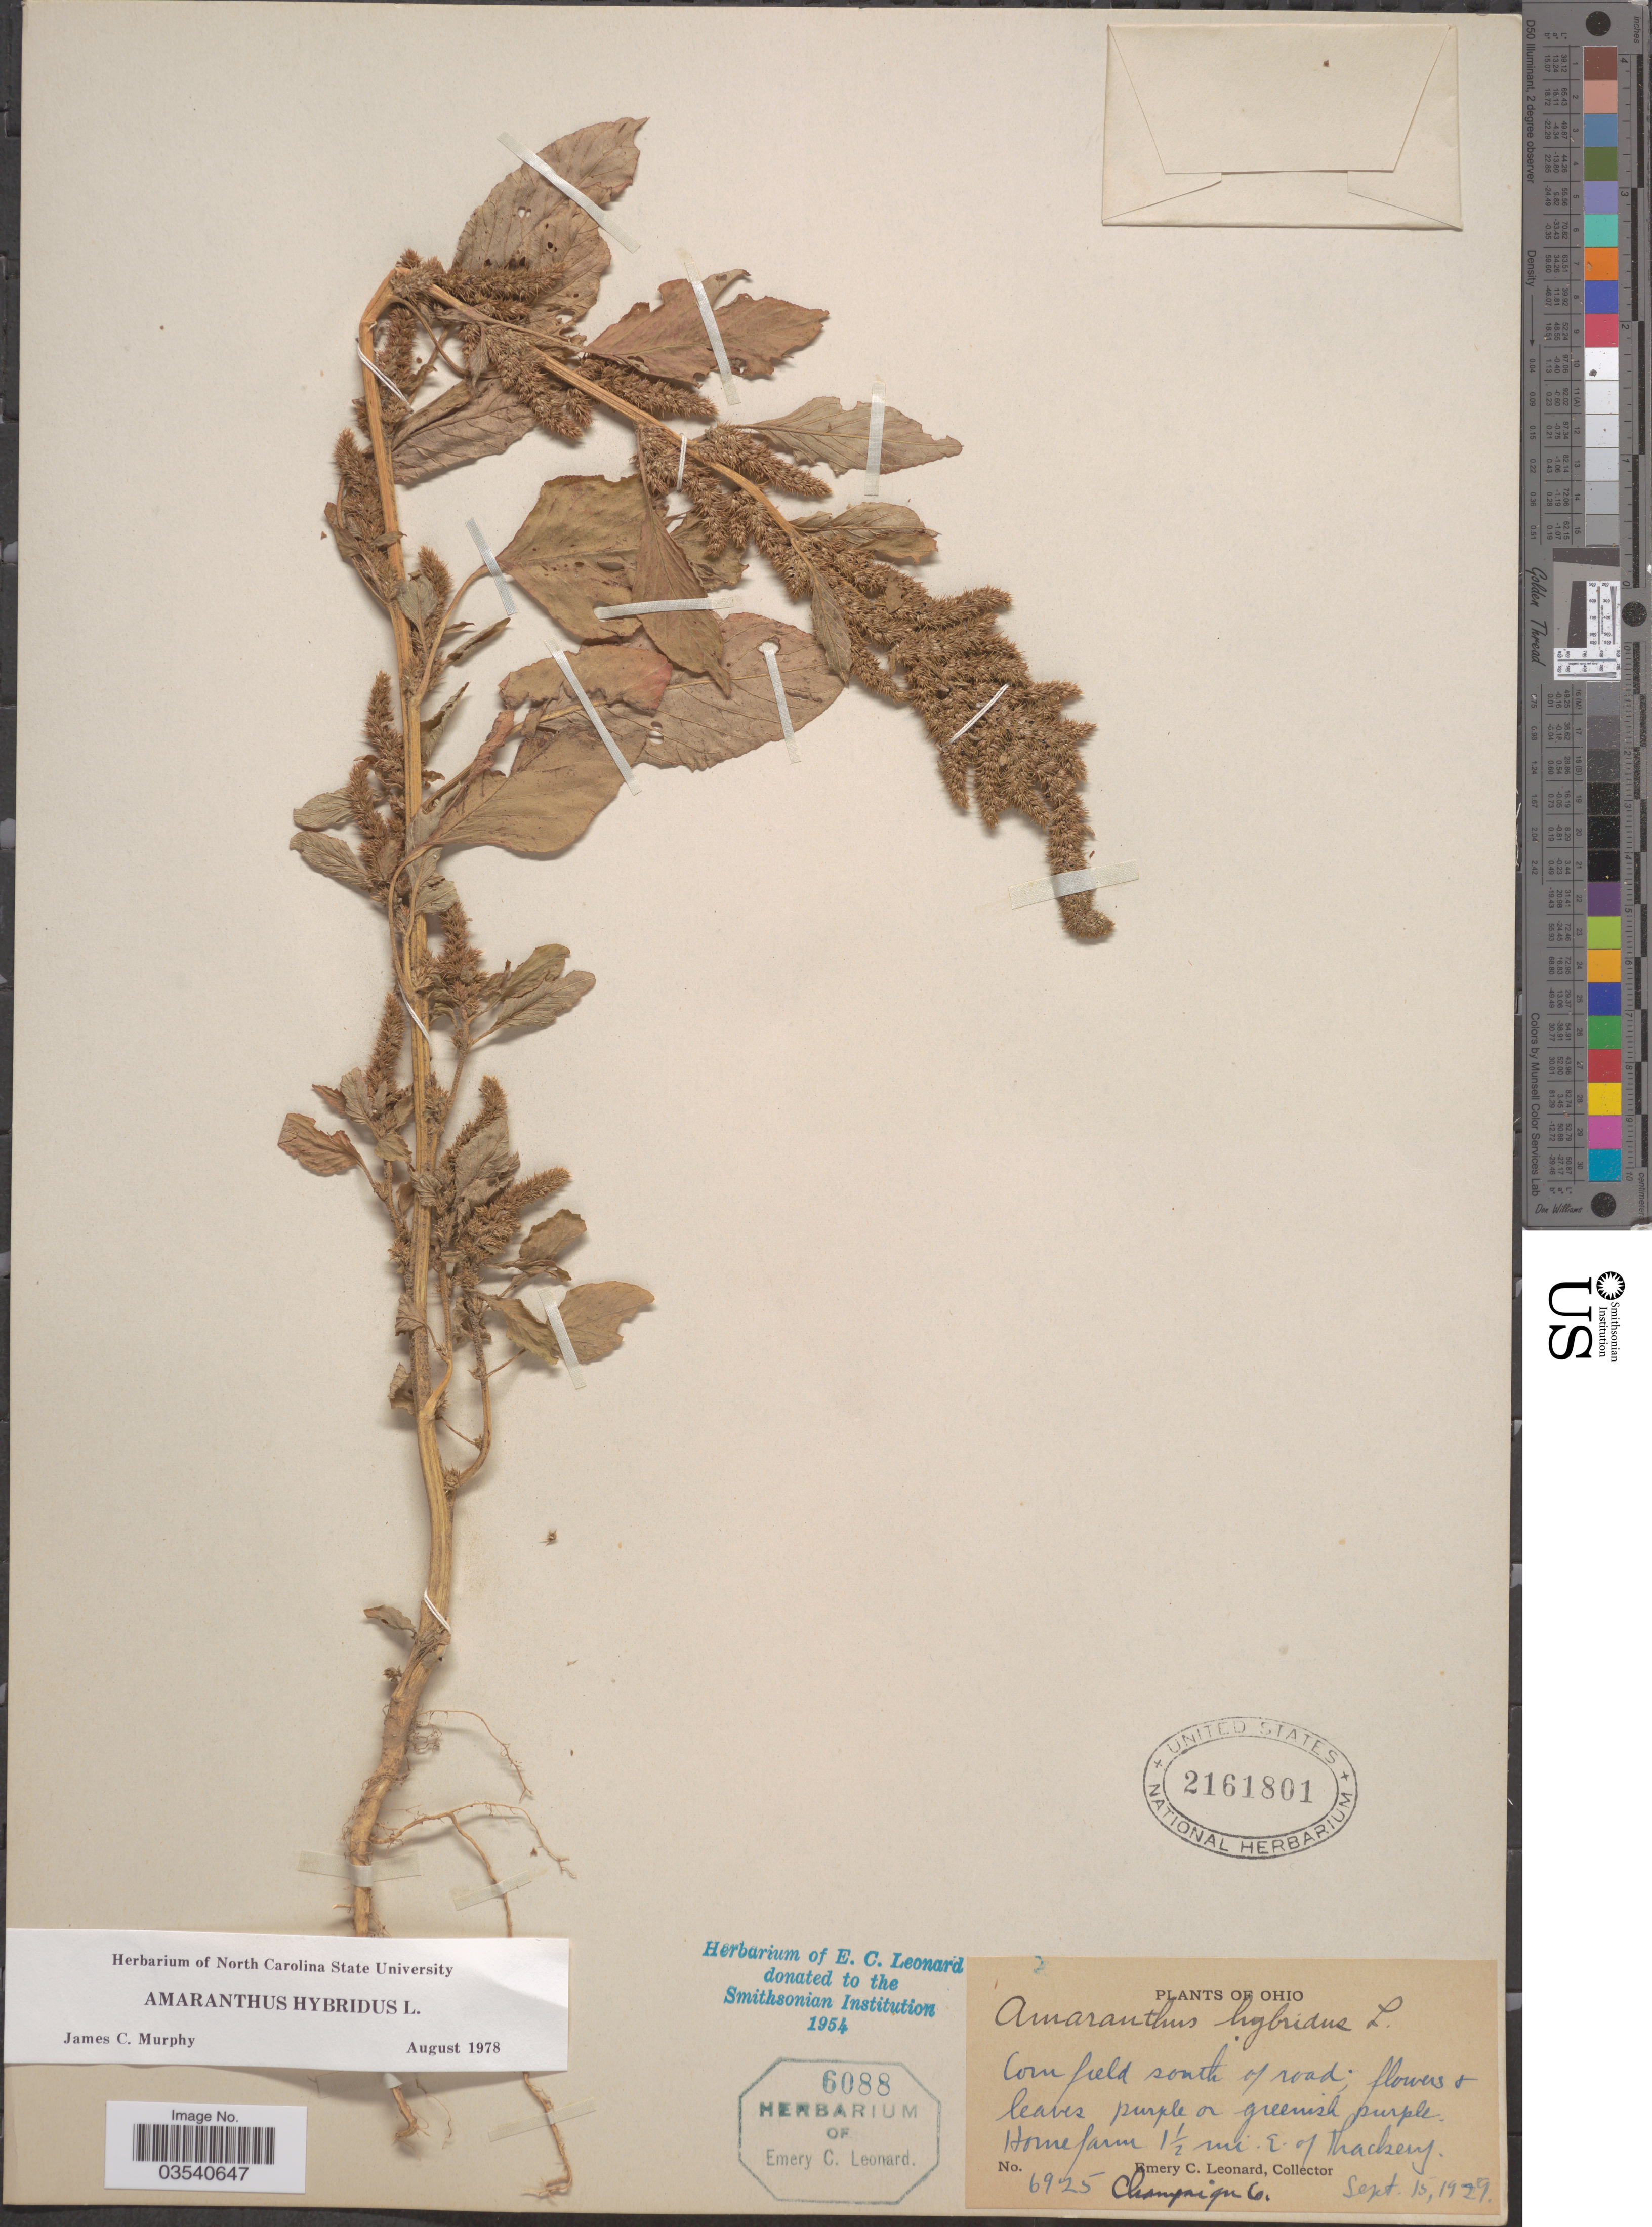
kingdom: Plantae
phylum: Tracheophyta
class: Magnoliopsida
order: Caryophyllales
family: Amaranthaceae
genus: Amaranthus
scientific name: Amaranthus hybridus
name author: L.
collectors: E. C. Leonard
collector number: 6925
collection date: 1929-09-15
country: United States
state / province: Ohio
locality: Homefarm 1½ mi. E. of Thackery. Champaign Co.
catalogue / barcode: US 2161801